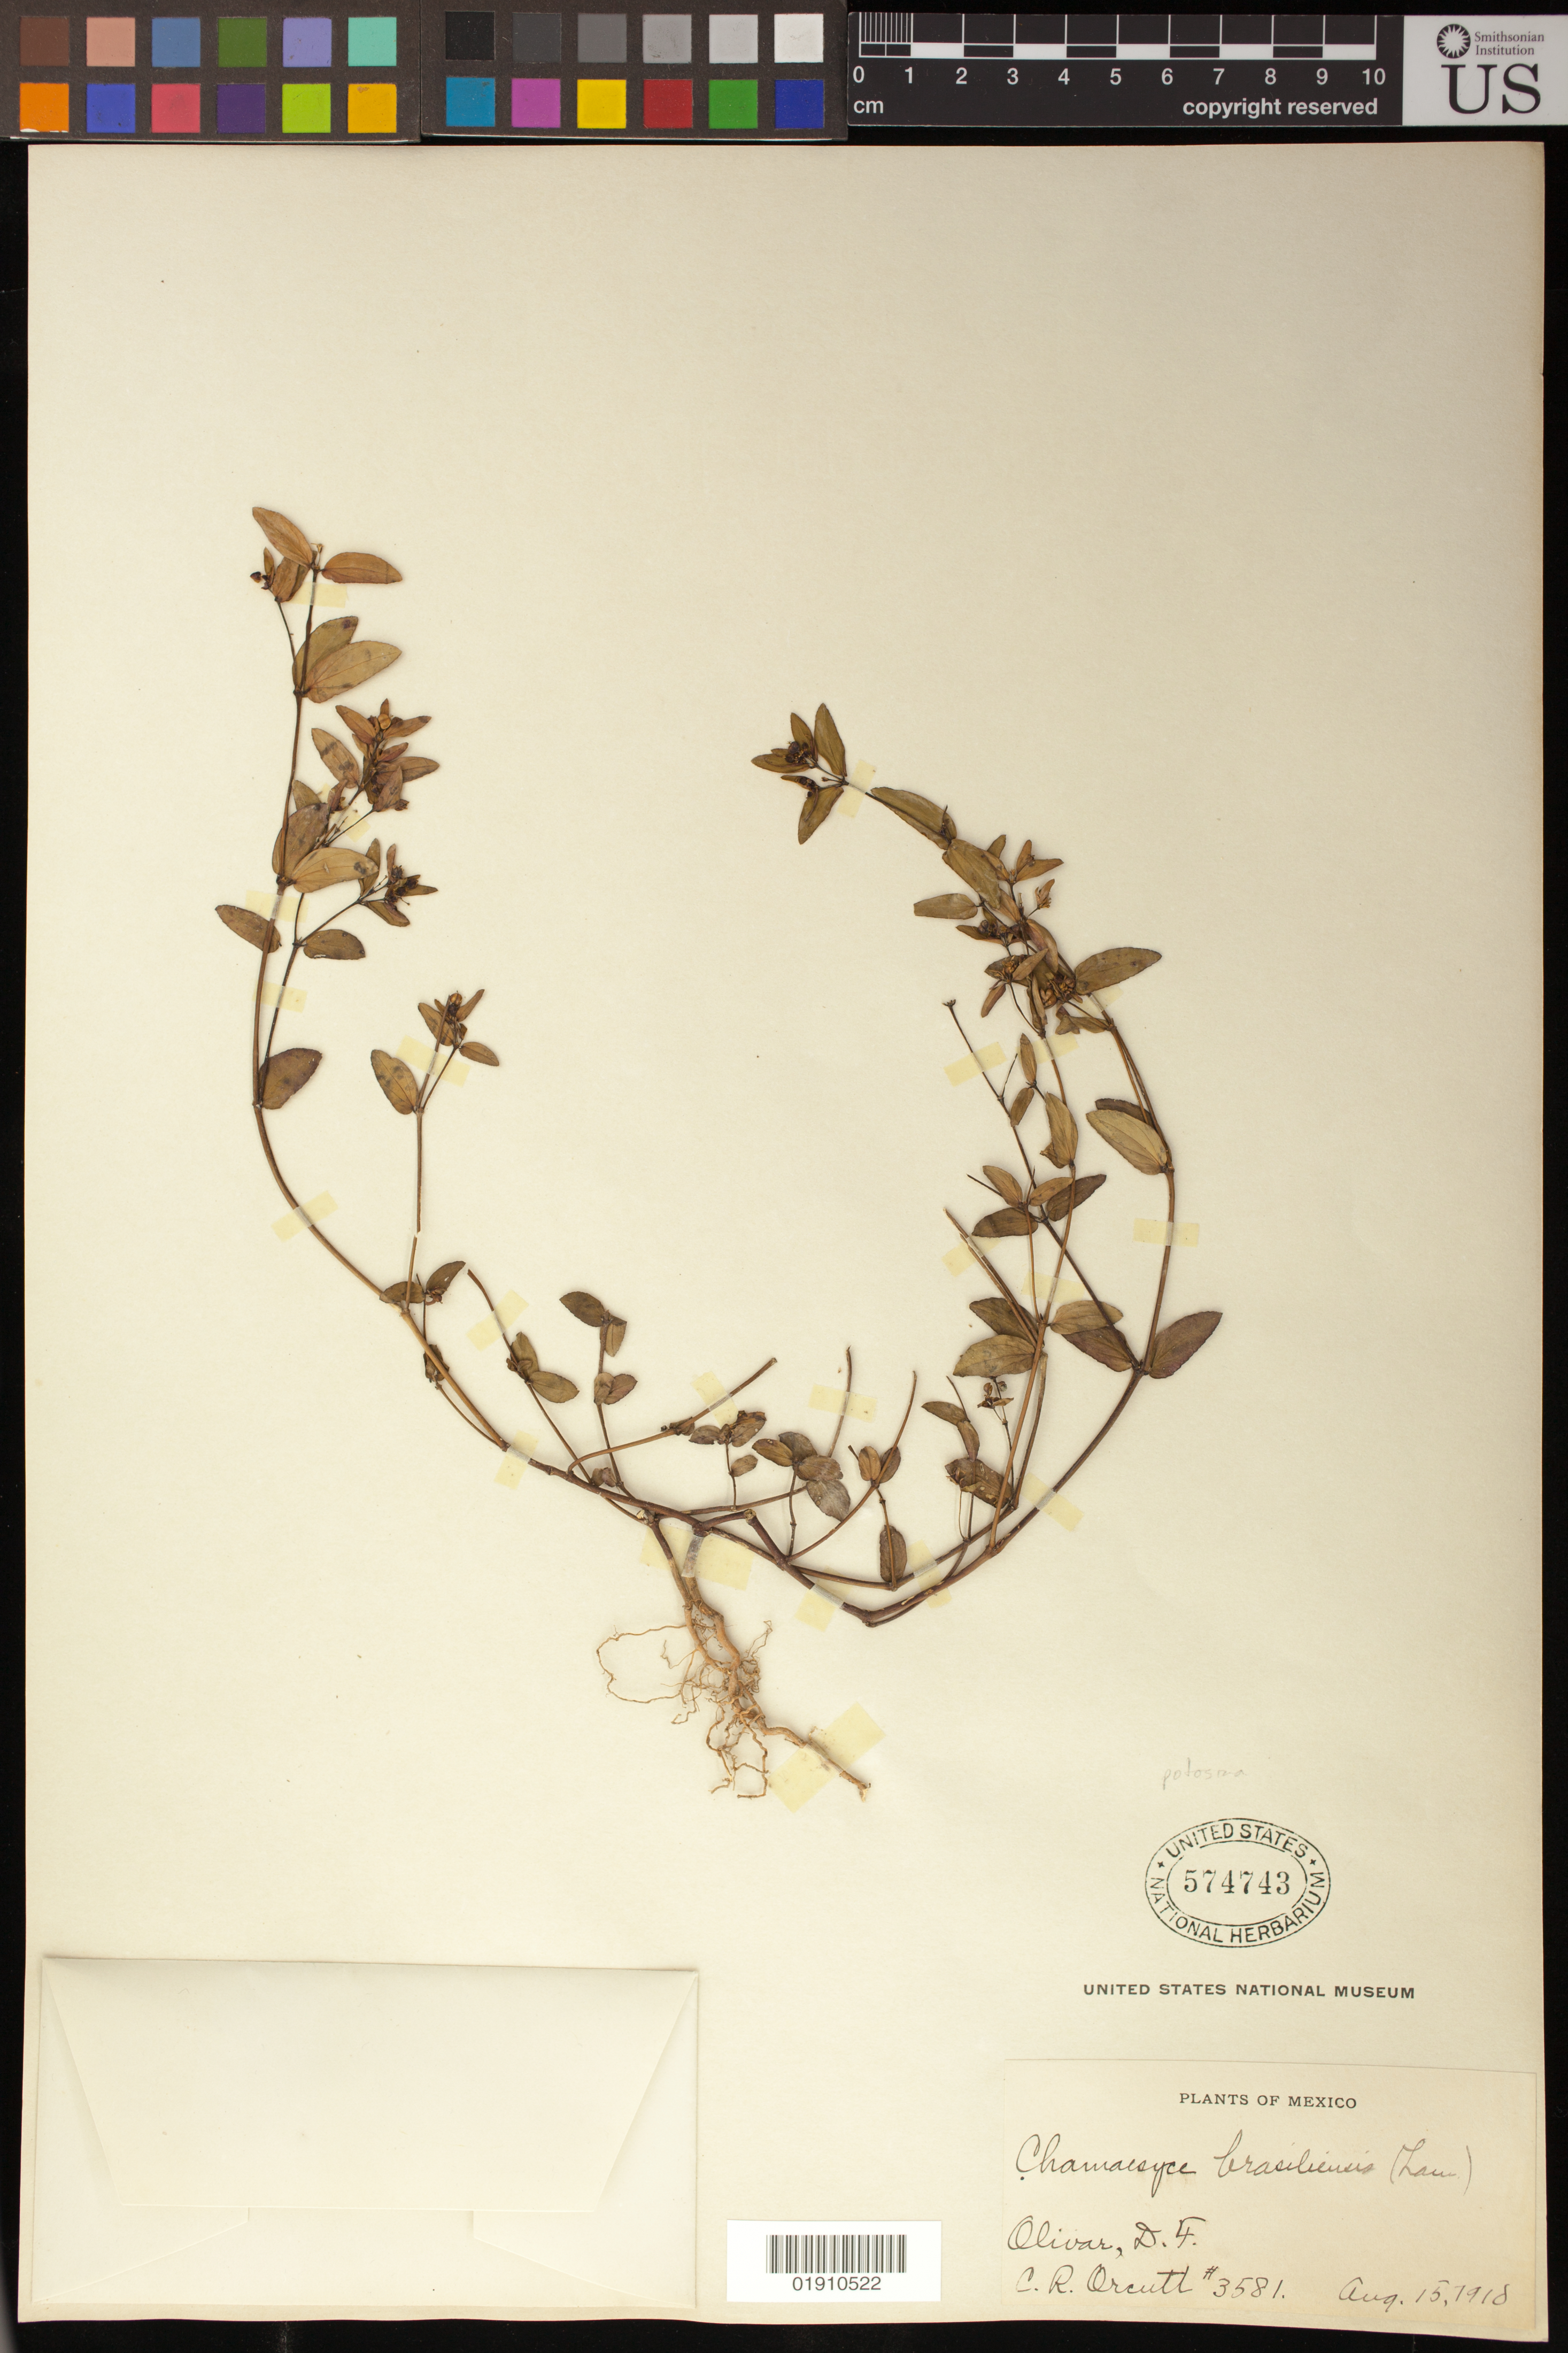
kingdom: Plantae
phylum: Tracheophyta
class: Magnoliopsida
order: Malpighiales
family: Euphorbiaceae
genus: Euphorbia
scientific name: Euphorbia potosina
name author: Fernald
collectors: C. R. Orcutt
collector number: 3581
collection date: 1918-08-15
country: Mexico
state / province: Distrito Federal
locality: Olivar, D. F. [Dristrito Federal] [Mexico City]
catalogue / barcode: US 574743